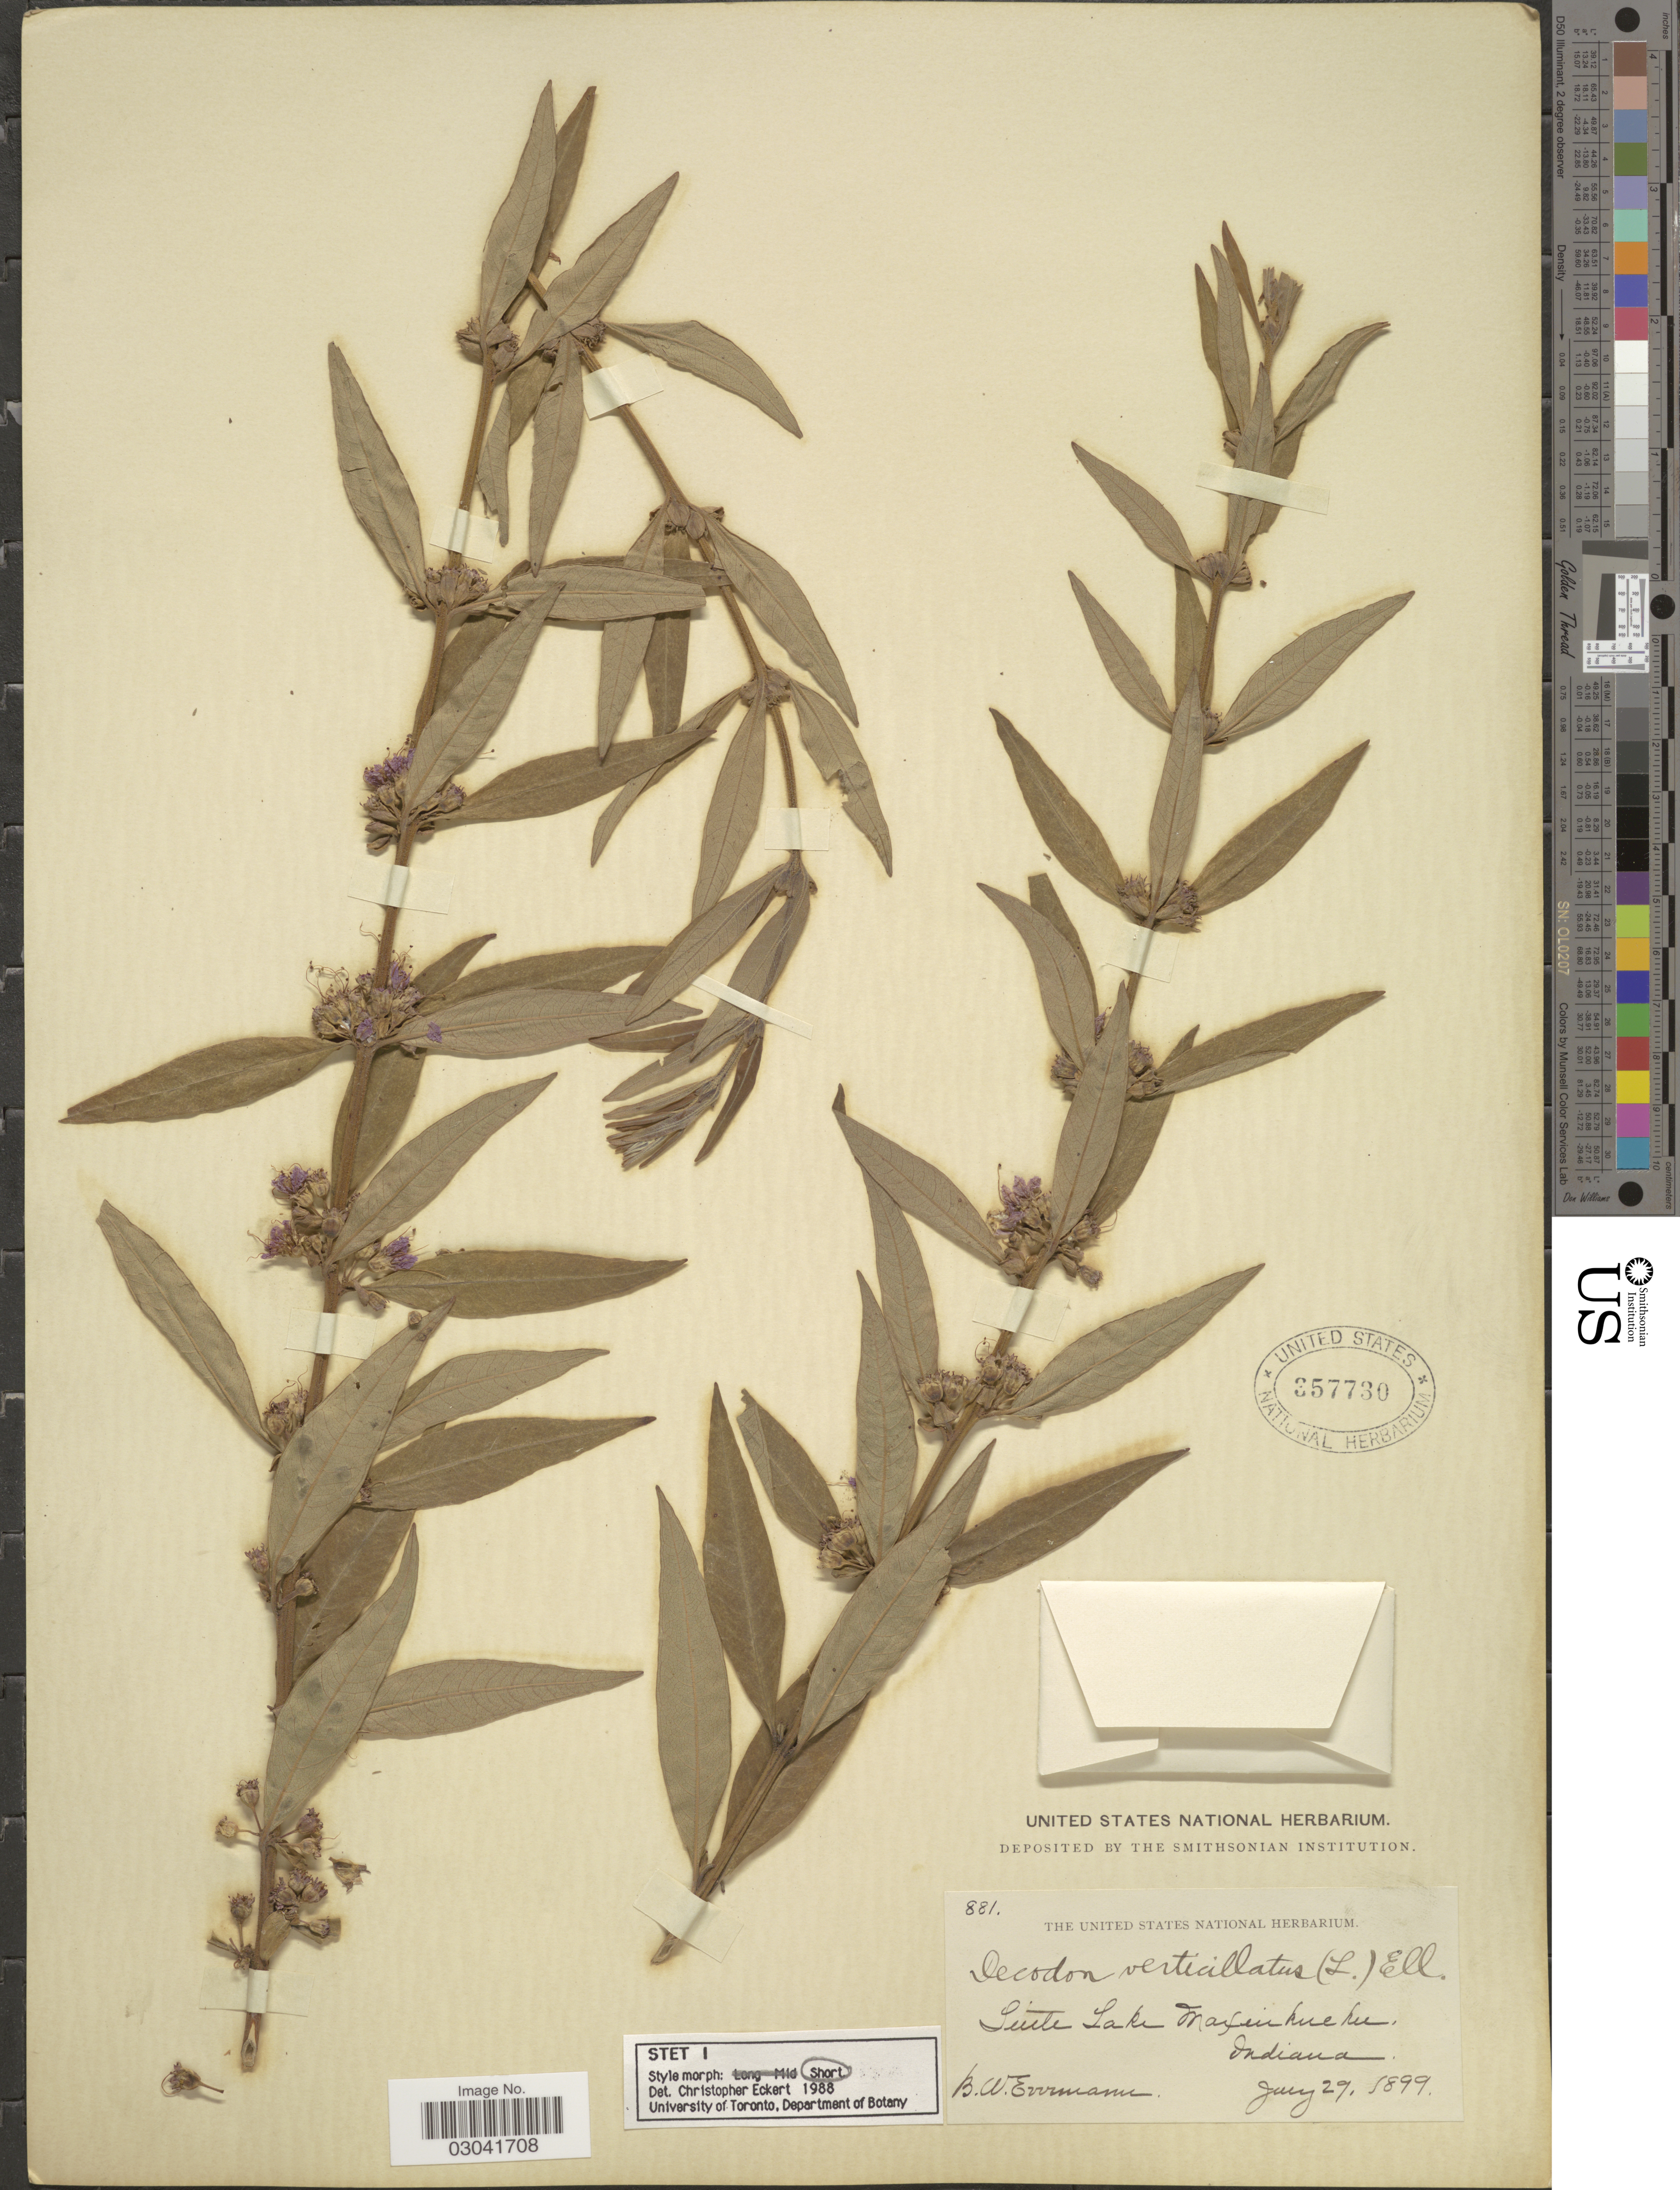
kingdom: Plantae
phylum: Tracheophyta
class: Magnoliopsida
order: Myrtales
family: Lythraceae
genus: Decodon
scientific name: Decodon verticillatus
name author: (L.) Elliott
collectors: B. W. Evermann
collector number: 881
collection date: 1899-07-29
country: United States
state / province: Indiana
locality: Little Lake Maxinkuckee.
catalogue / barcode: US 357730